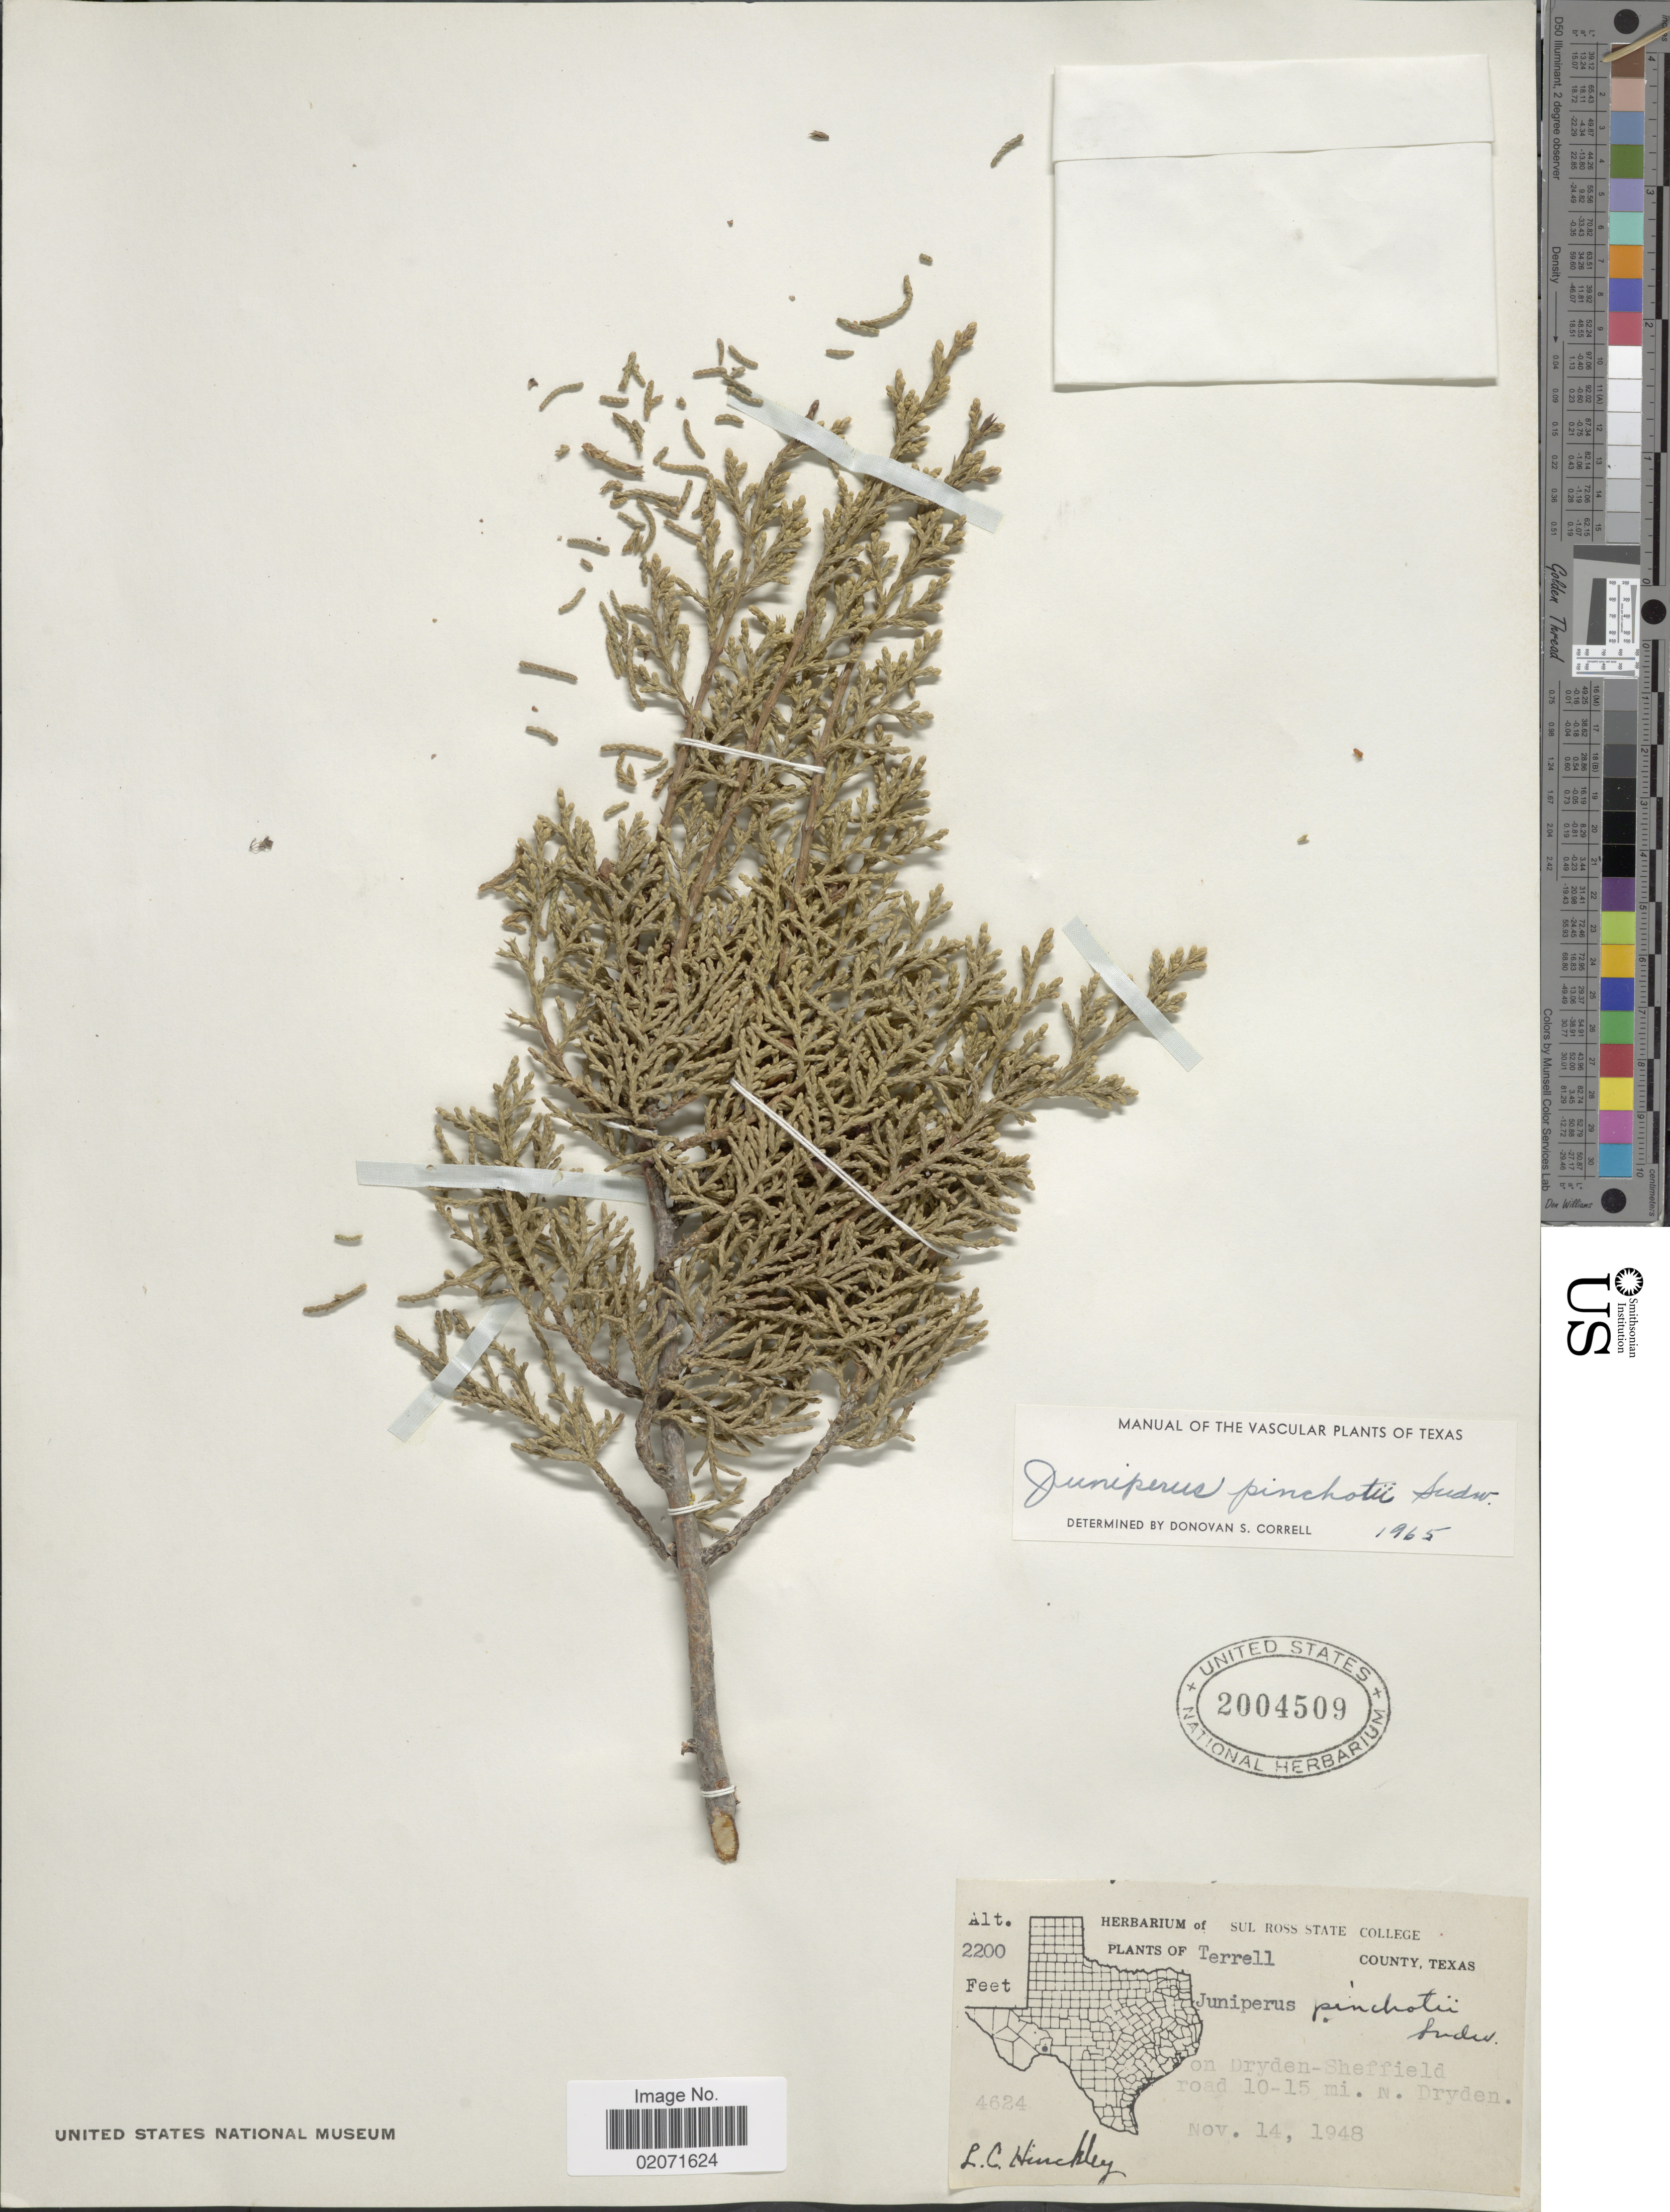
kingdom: Plantae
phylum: Tracheophyta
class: Pinopsida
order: Pinales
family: Cupressaceae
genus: Juniperus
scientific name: Juniperus pinchotii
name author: Sudw.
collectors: L. Hinckley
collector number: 4624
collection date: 1948-11-14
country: United States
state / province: Texas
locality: Terrell County, on Dryden- Sheffield road 10-15 mi. N. Dryden.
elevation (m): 671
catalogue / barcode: US 2004509